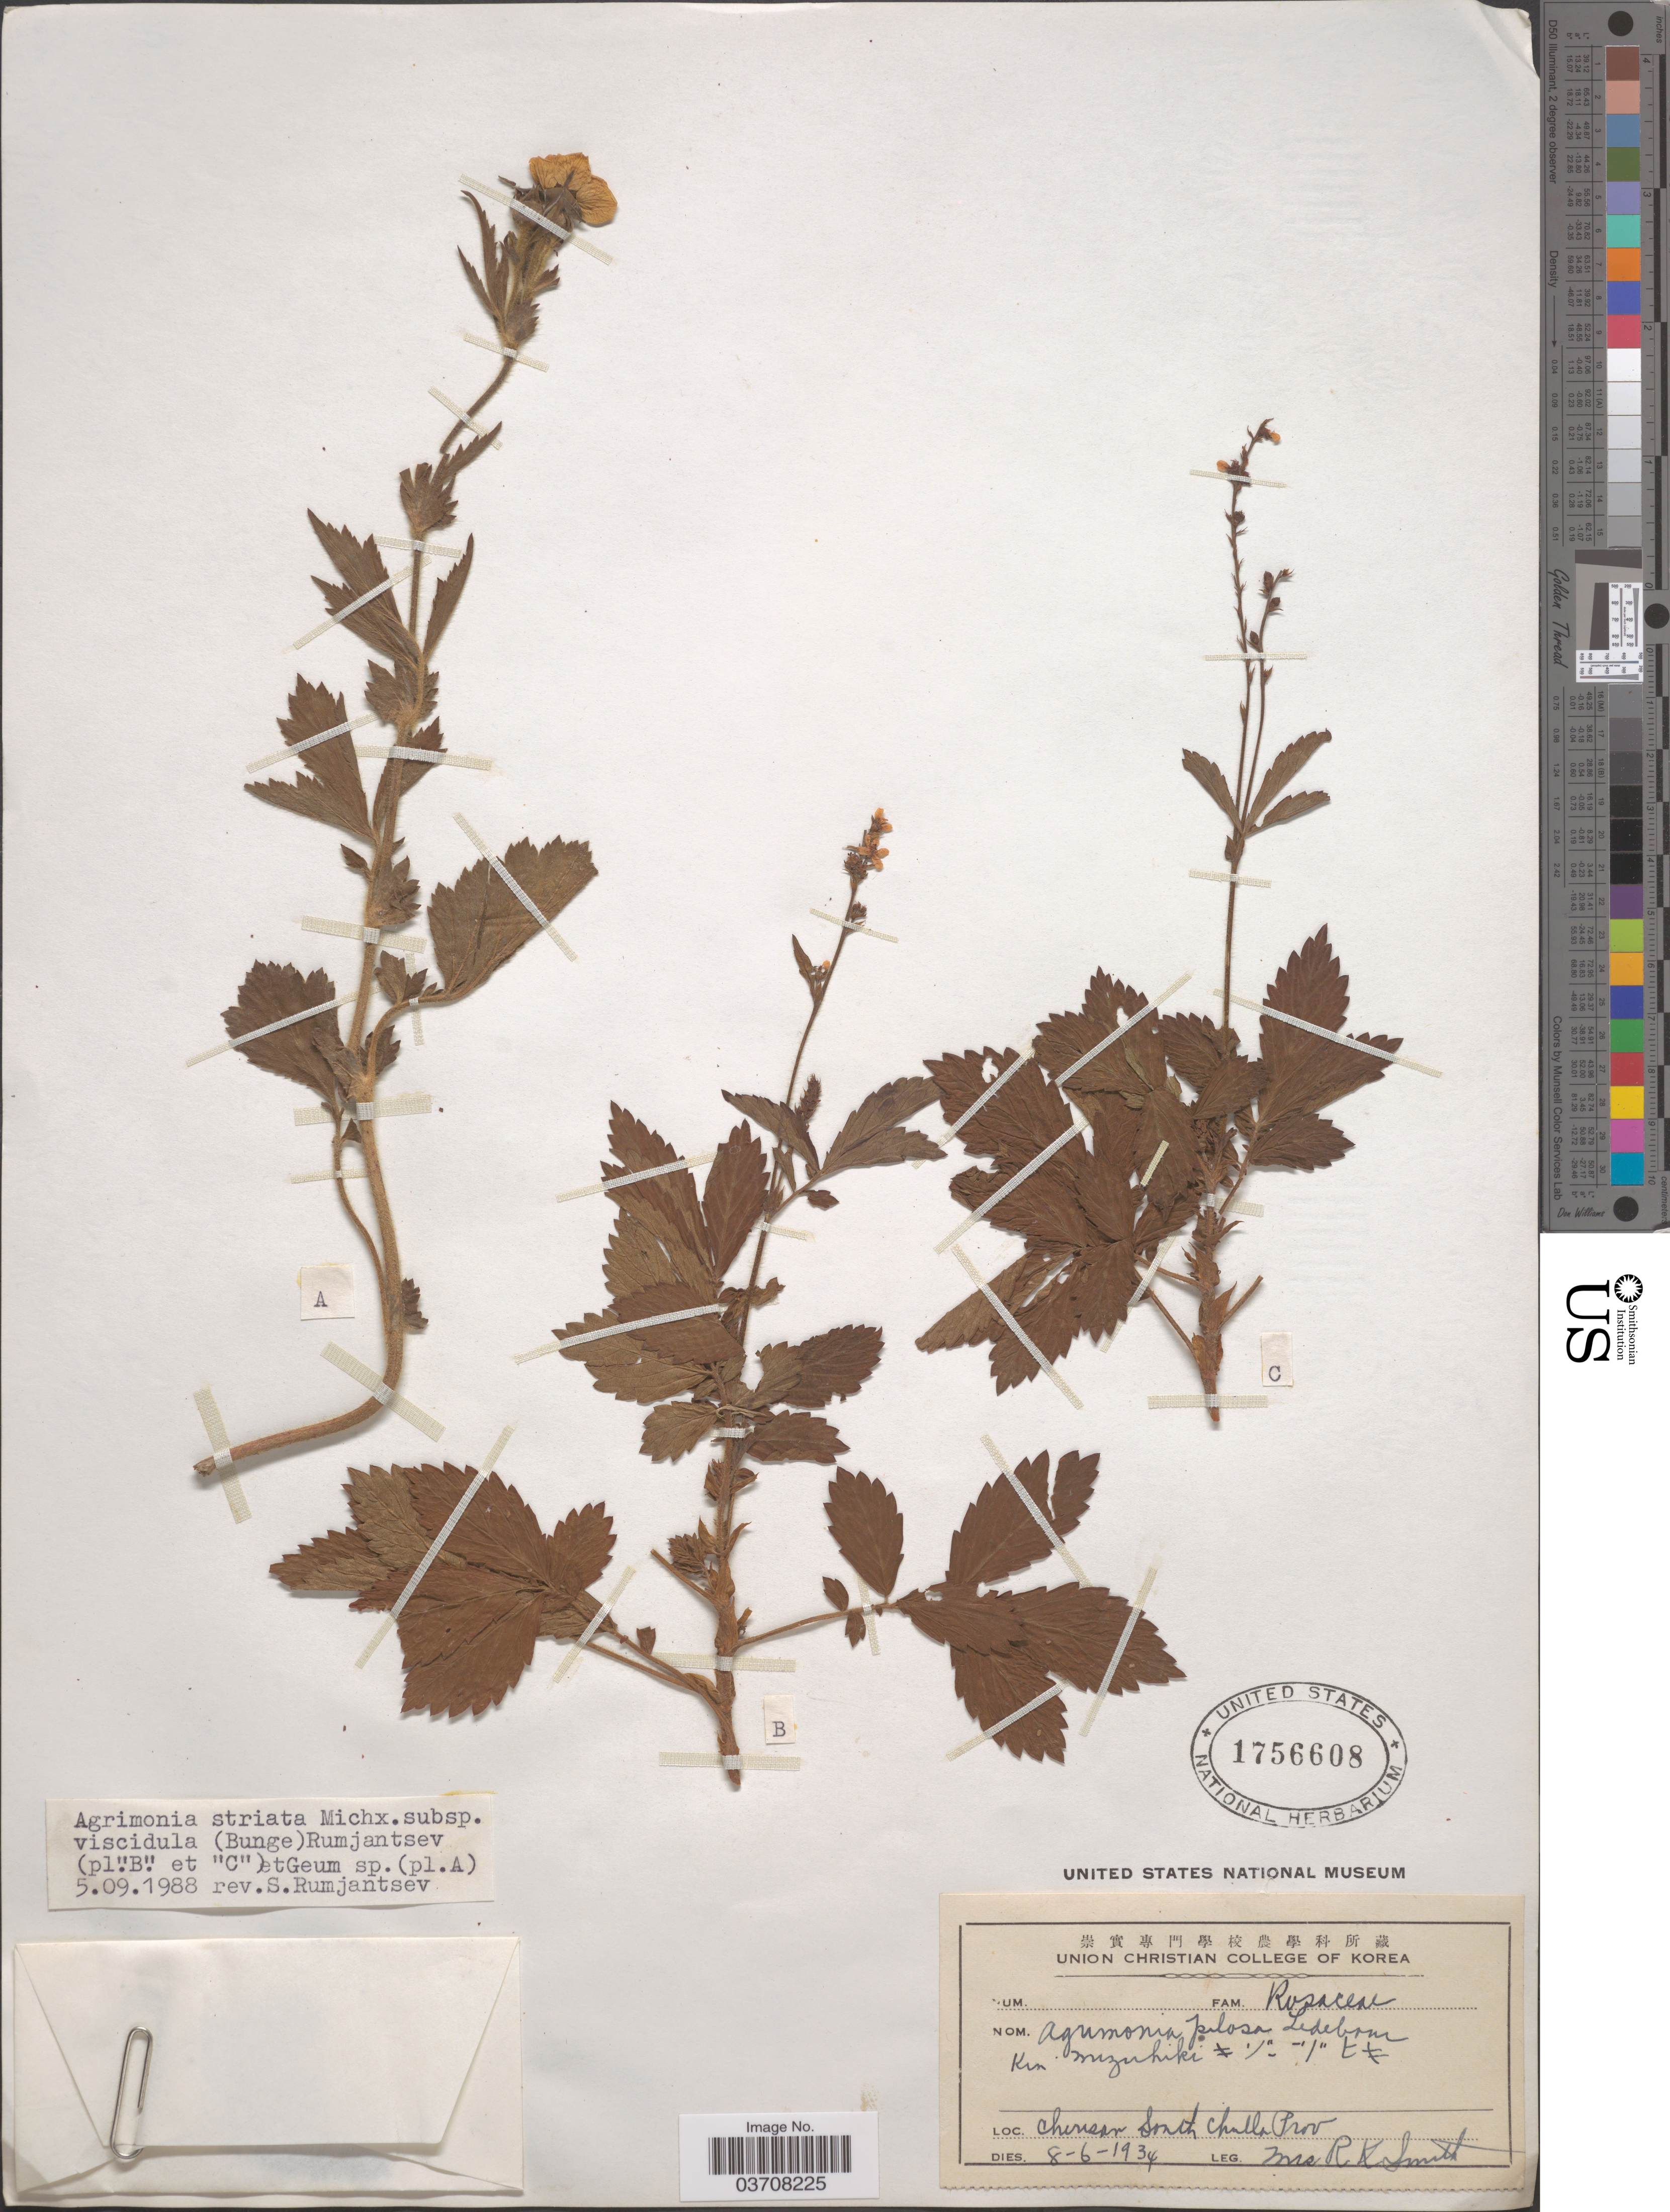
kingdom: Plantae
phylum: Tracheophyta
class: Magnoliopsida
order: Rosales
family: Rosaceae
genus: Agrimonia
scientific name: Agrimonia striata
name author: Michx.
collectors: R. Smith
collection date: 1934-06-08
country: South Korea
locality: Chirisan. South Chulla Prov.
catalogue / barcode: US 1756608